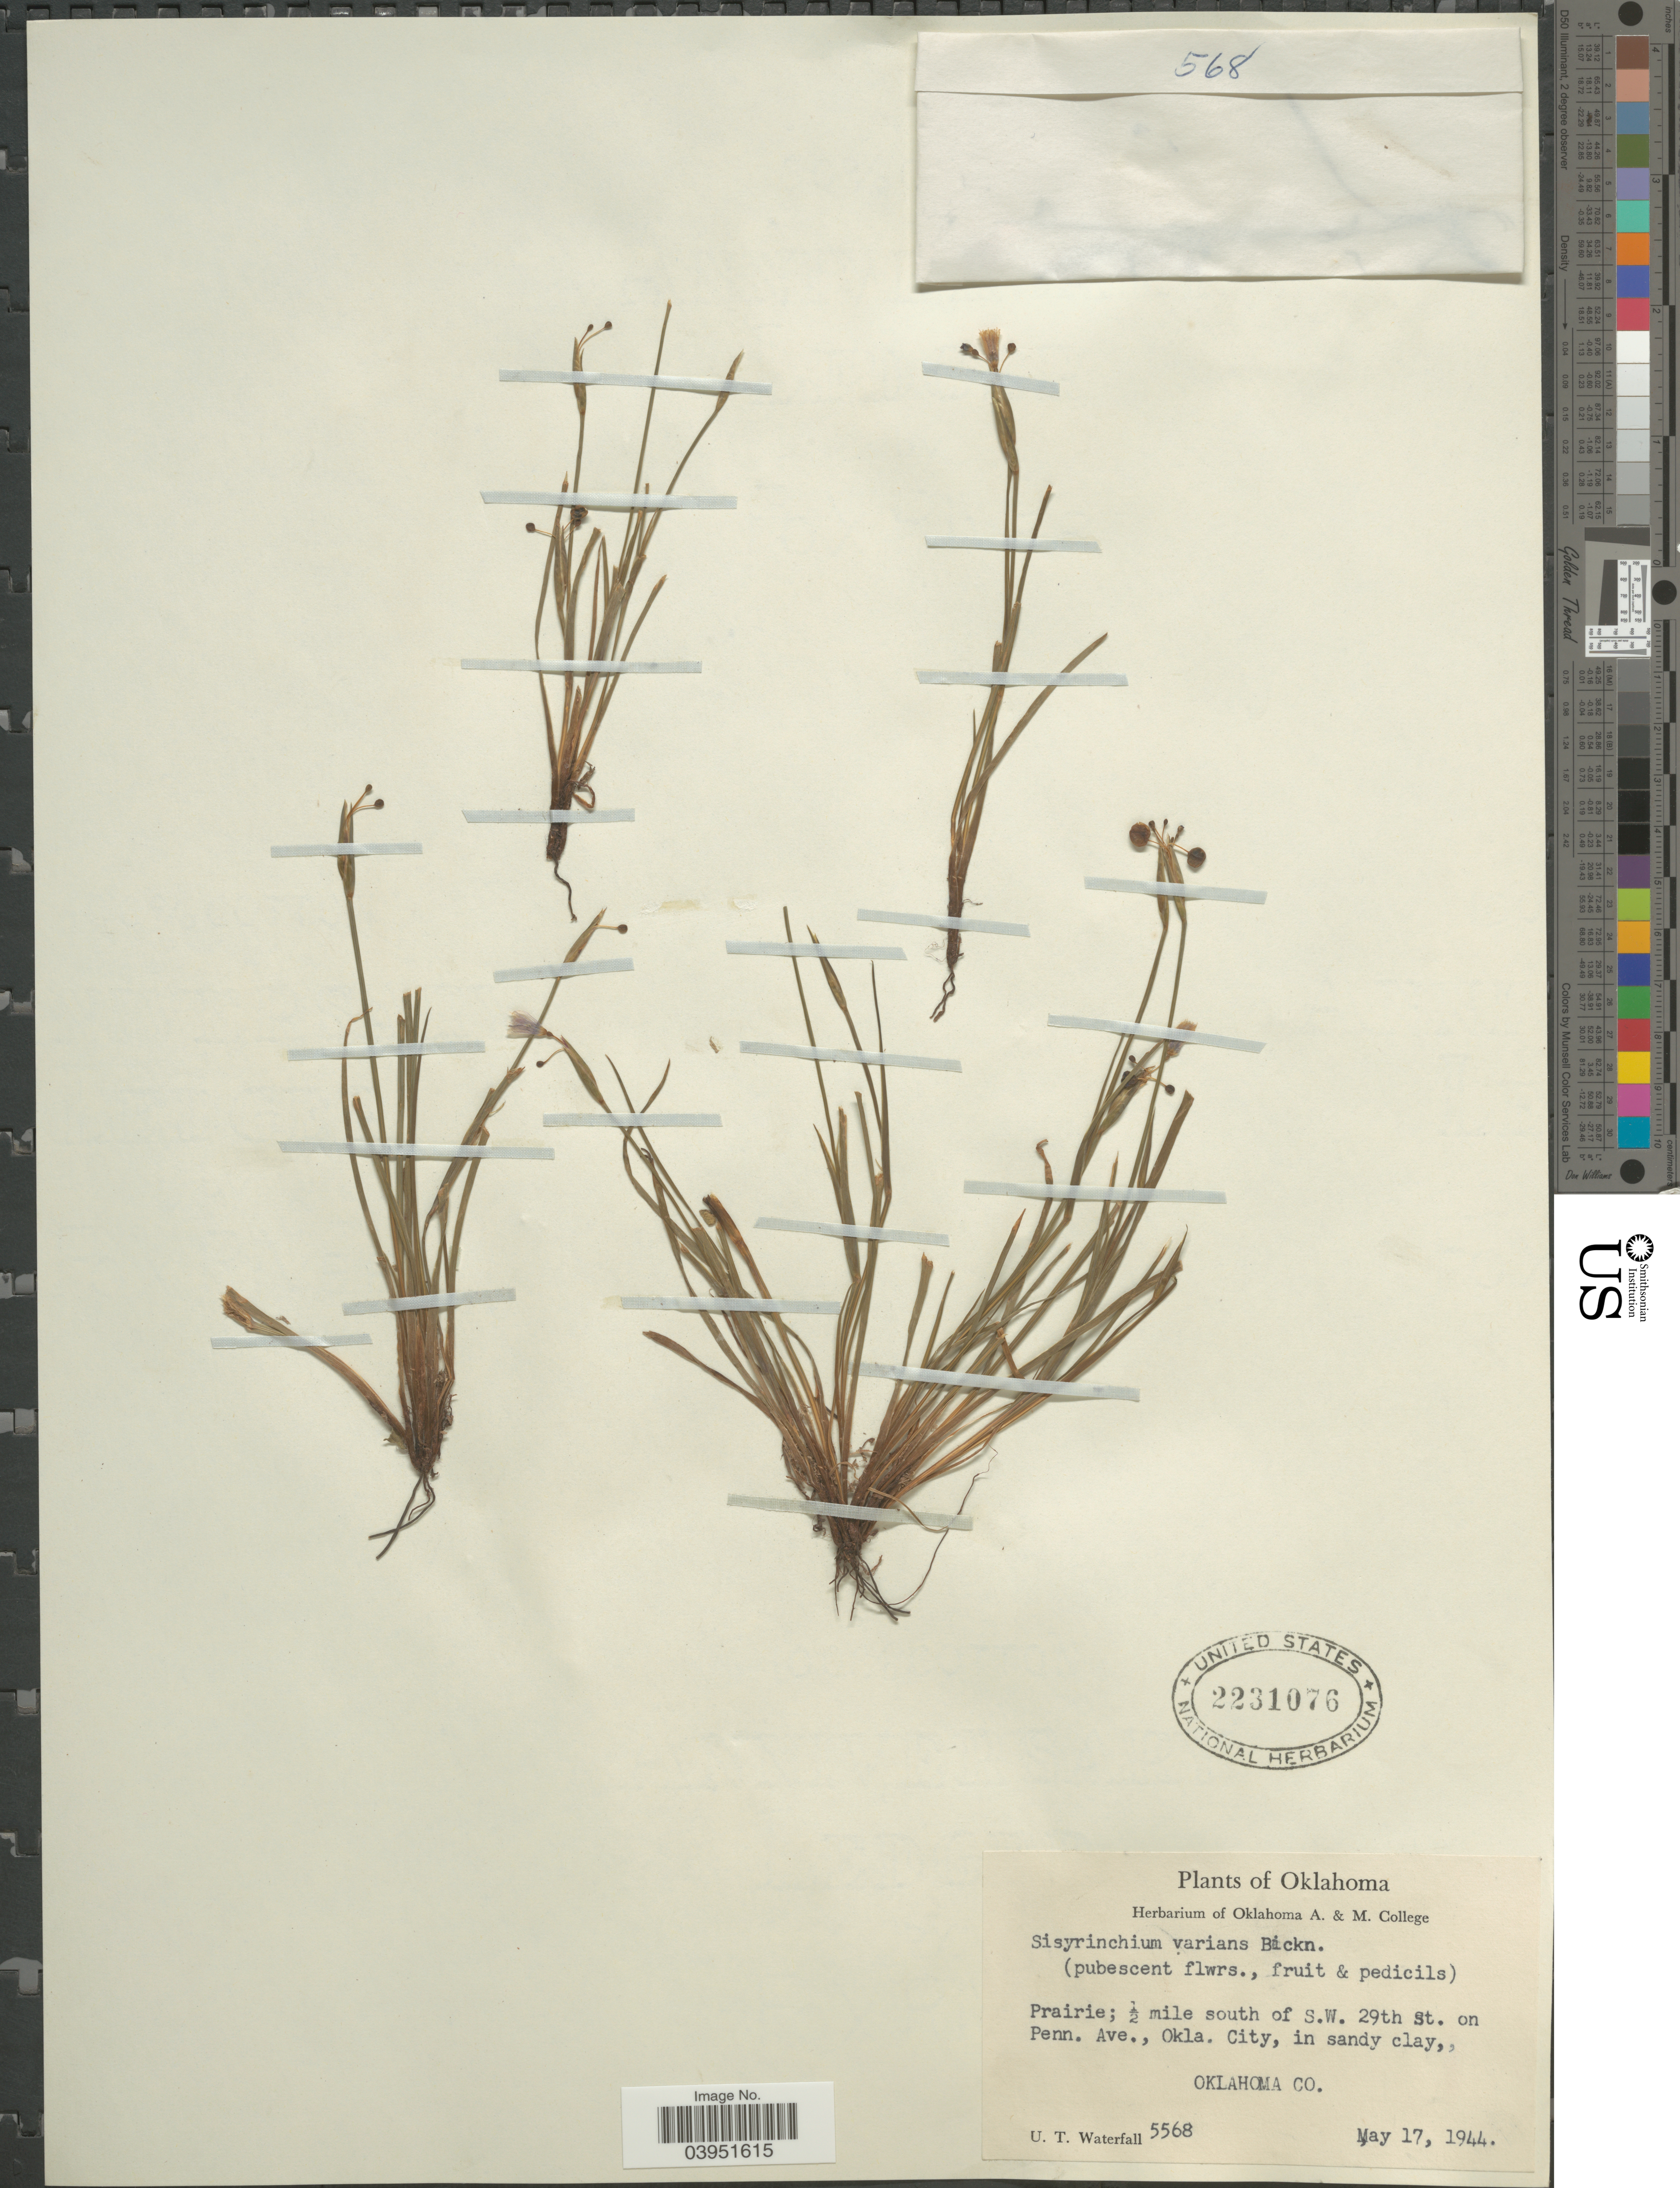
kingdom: Plantae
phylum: Tracheophyta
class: Liliopsida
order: Asparagales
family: Iridaceae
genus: Sisyrinchium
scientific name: Sisyrinchium varians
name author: E.P. Bicknell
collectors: U. T. Waterfall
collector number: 5568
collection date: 1944-05-17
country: United States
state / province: Oklahoma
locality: Prairie; ½ mile south of S.W. 29th St. on Penn. Ave., Okla. City, Oklahoma Co.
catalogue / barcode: US 2231076